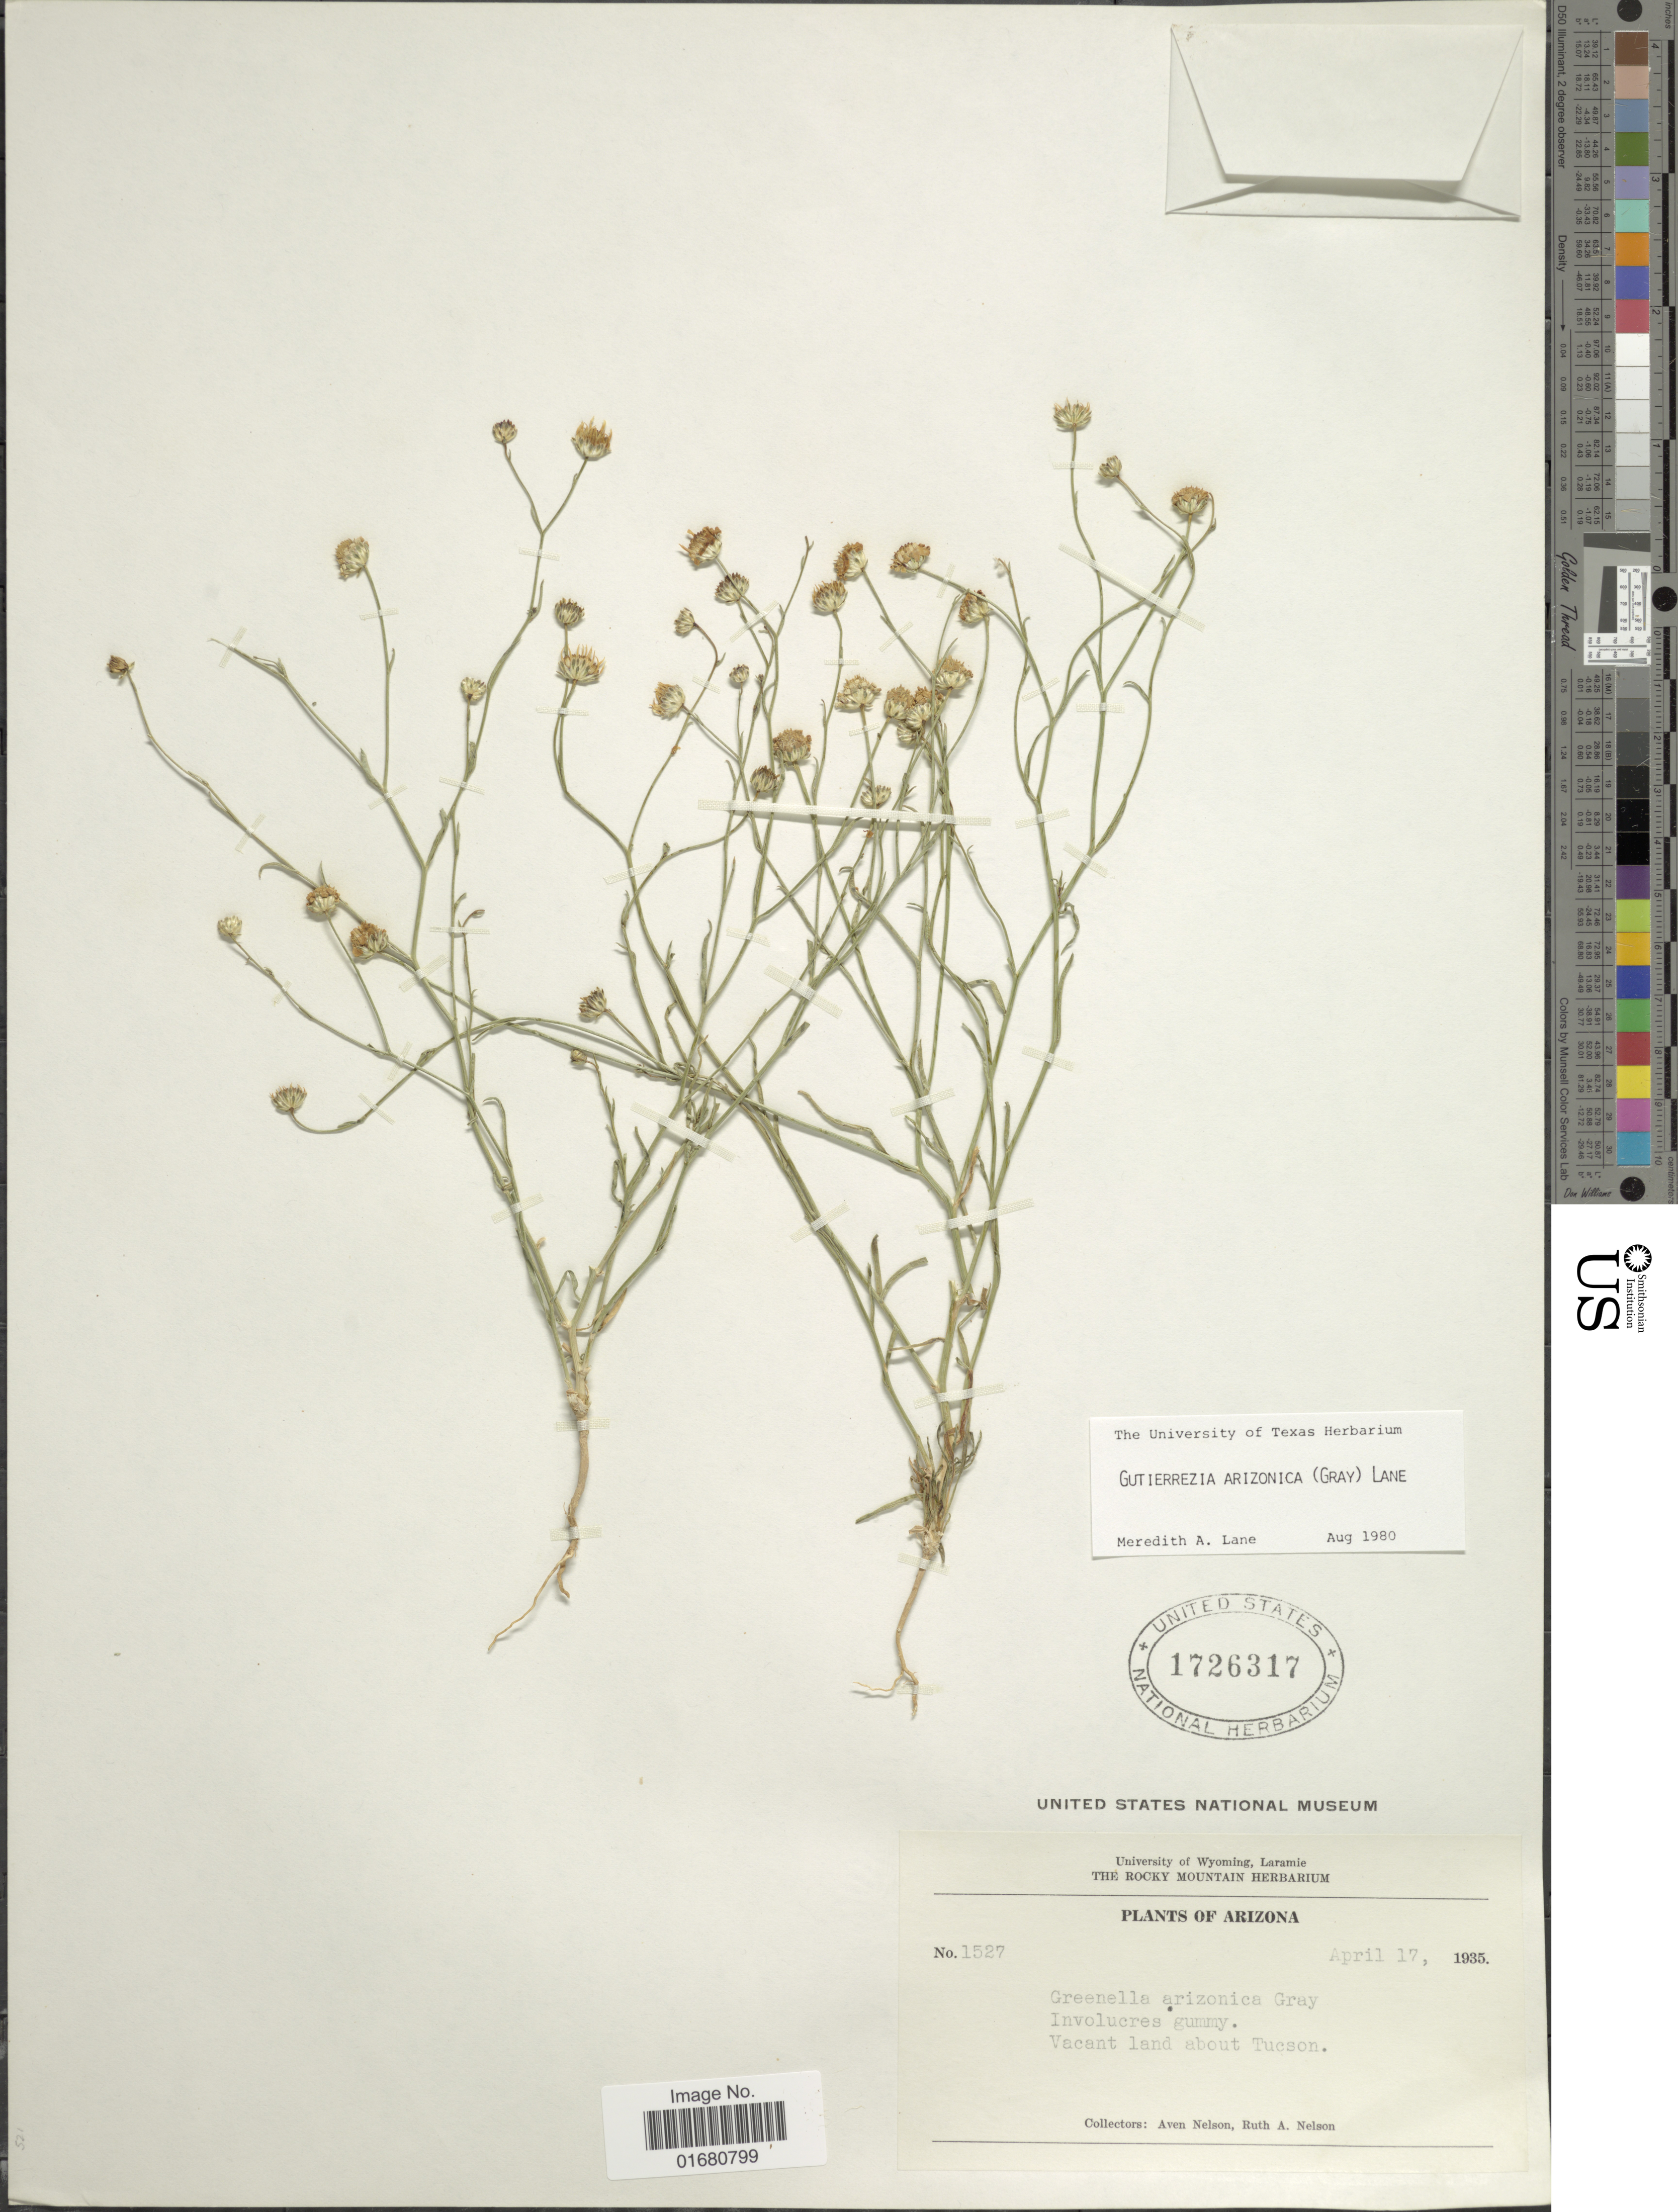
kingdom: Plantae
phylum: Tracheophyta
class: Magnoliopsida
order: Asterales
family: Asteraceae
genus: Gutierrezia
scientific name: Gutierrezia arizonica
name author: (A. Gray) M.A. Lane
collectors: A. Nelson & R. A. Nelson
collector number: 1527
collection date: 1935-04-17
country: United States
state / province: Arizona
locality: Vacant land about Tucson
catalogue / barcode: US 1726317